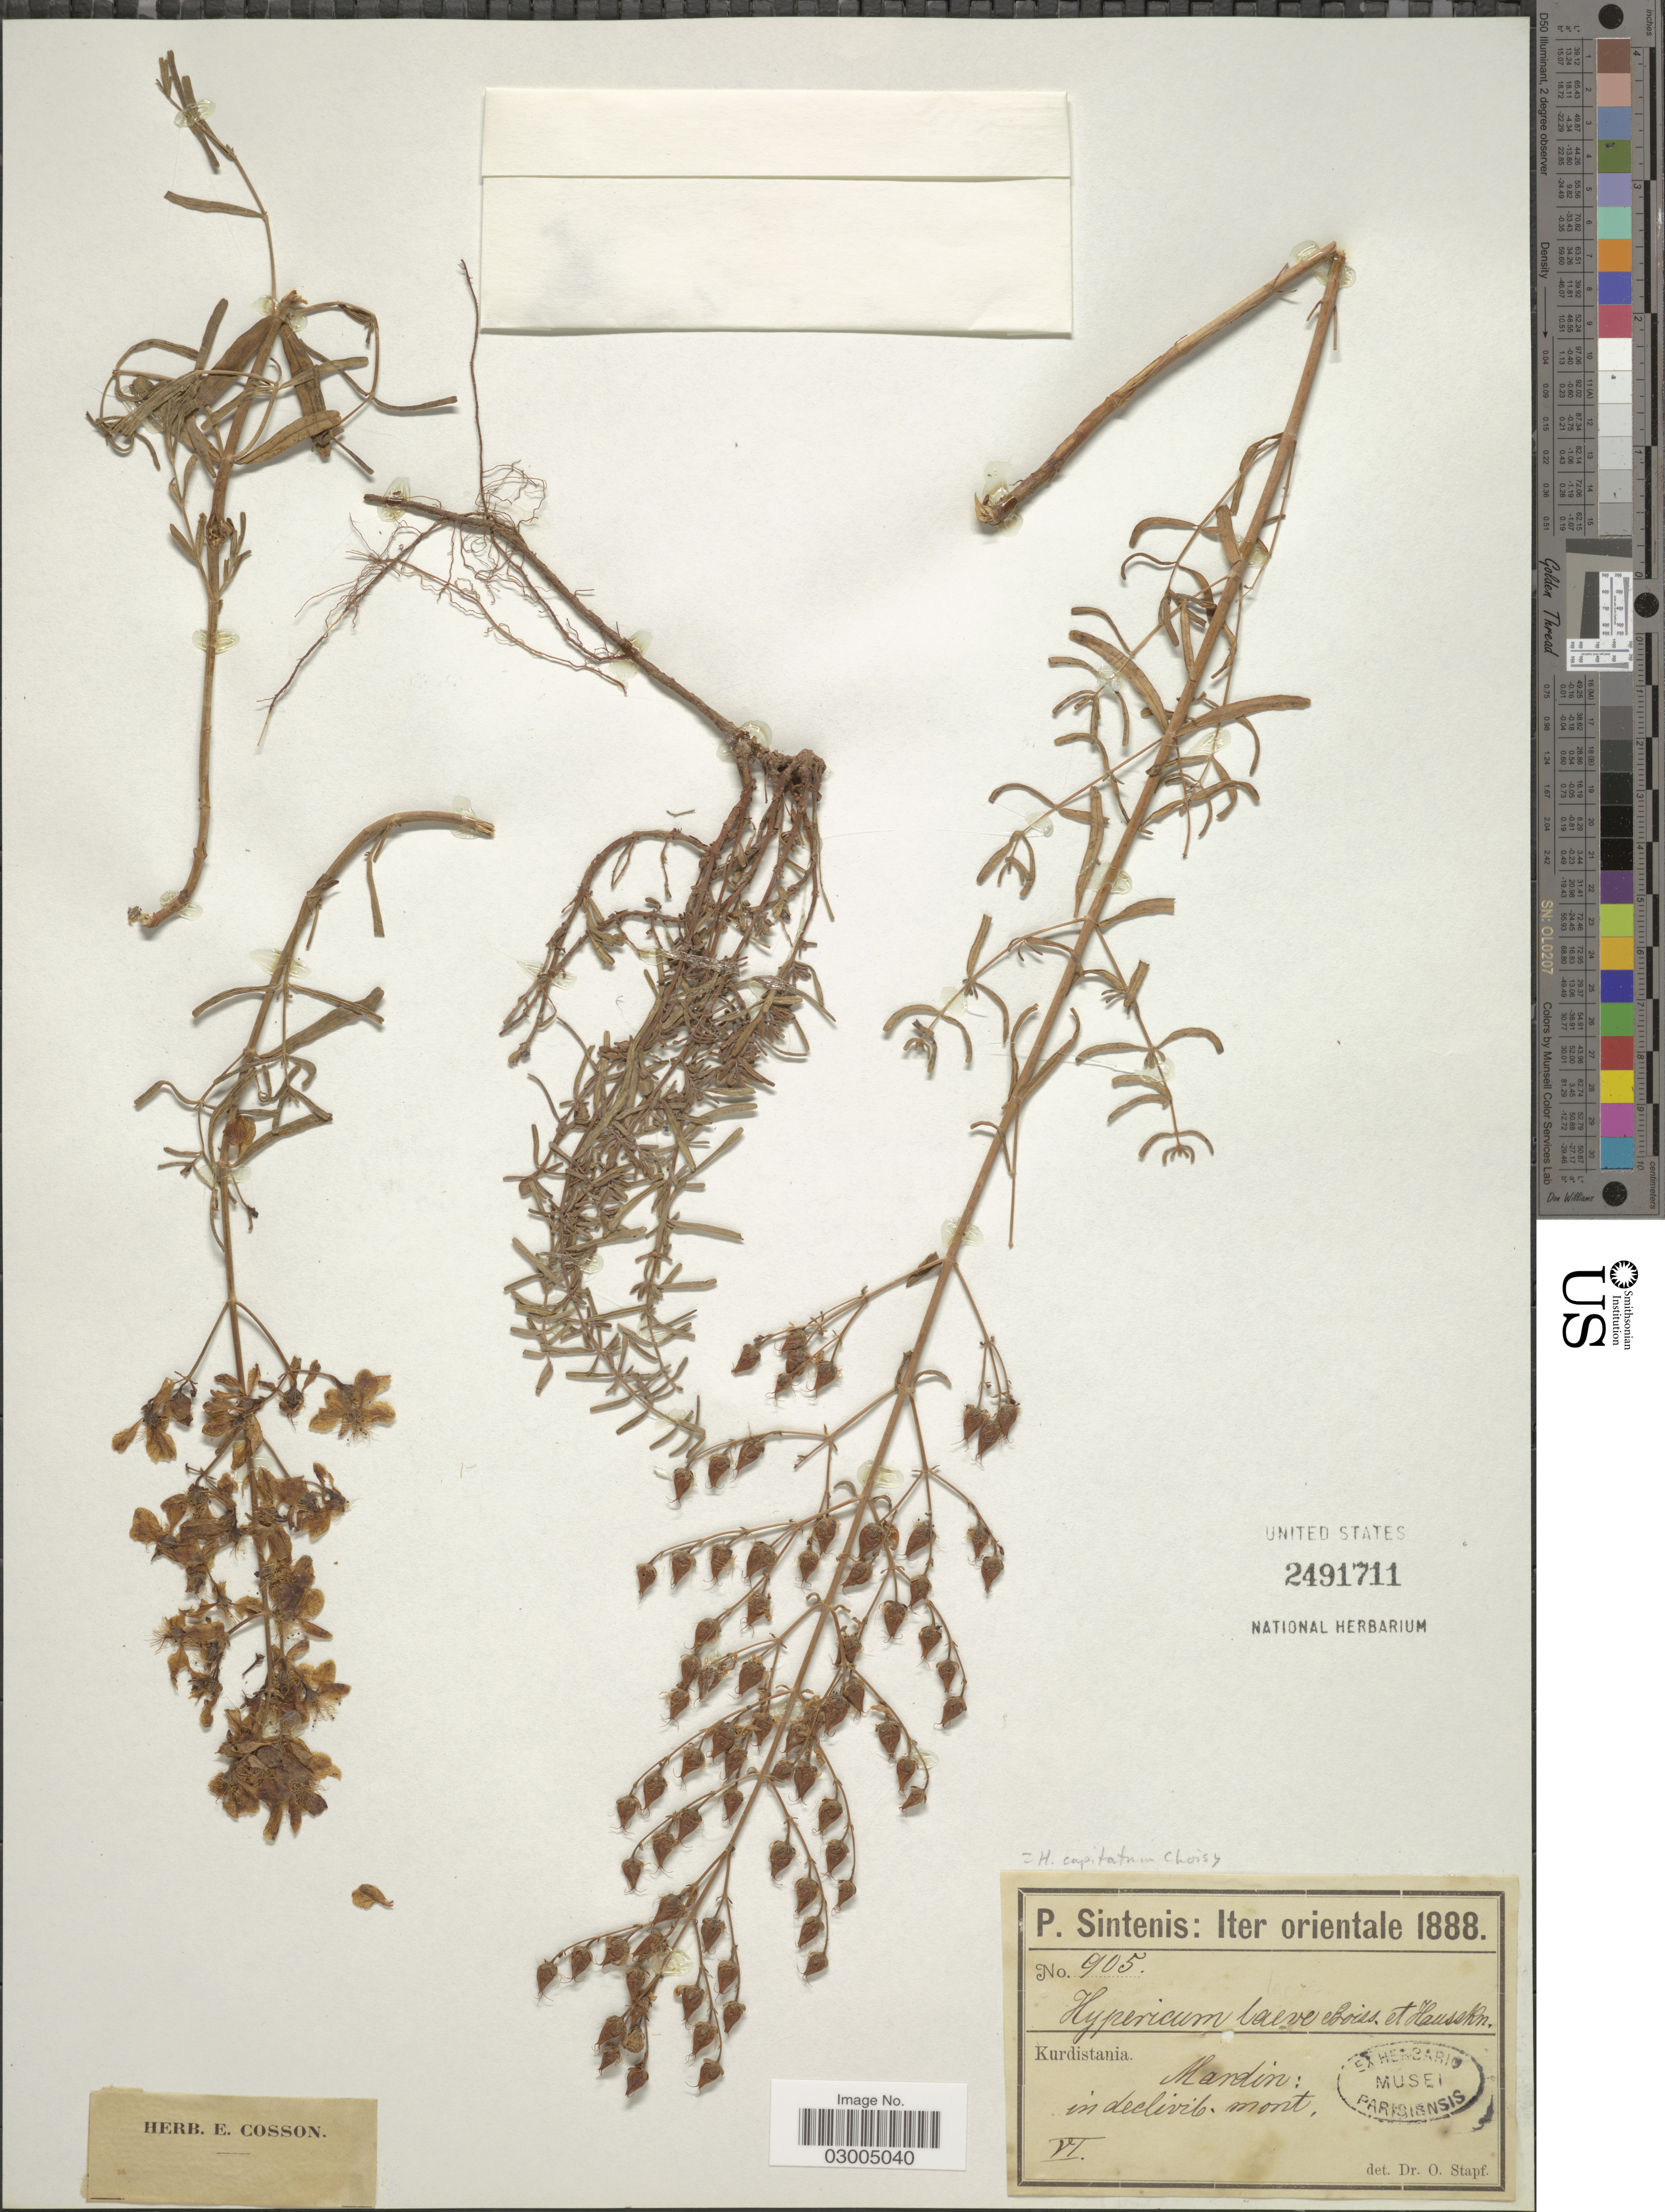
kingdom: Plantae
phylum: Tracheophyta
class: Magnoliopsida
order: Malpighiales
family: Hypericaceae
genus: Hypericum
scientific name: Hypericum capitatum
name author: Choisy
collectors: P. Sintenis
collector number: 905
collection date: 1888-06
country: Iran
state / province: Kurdistan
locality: Kurdistania. Mandin: in declivib. mont.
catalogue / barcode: US 2491711